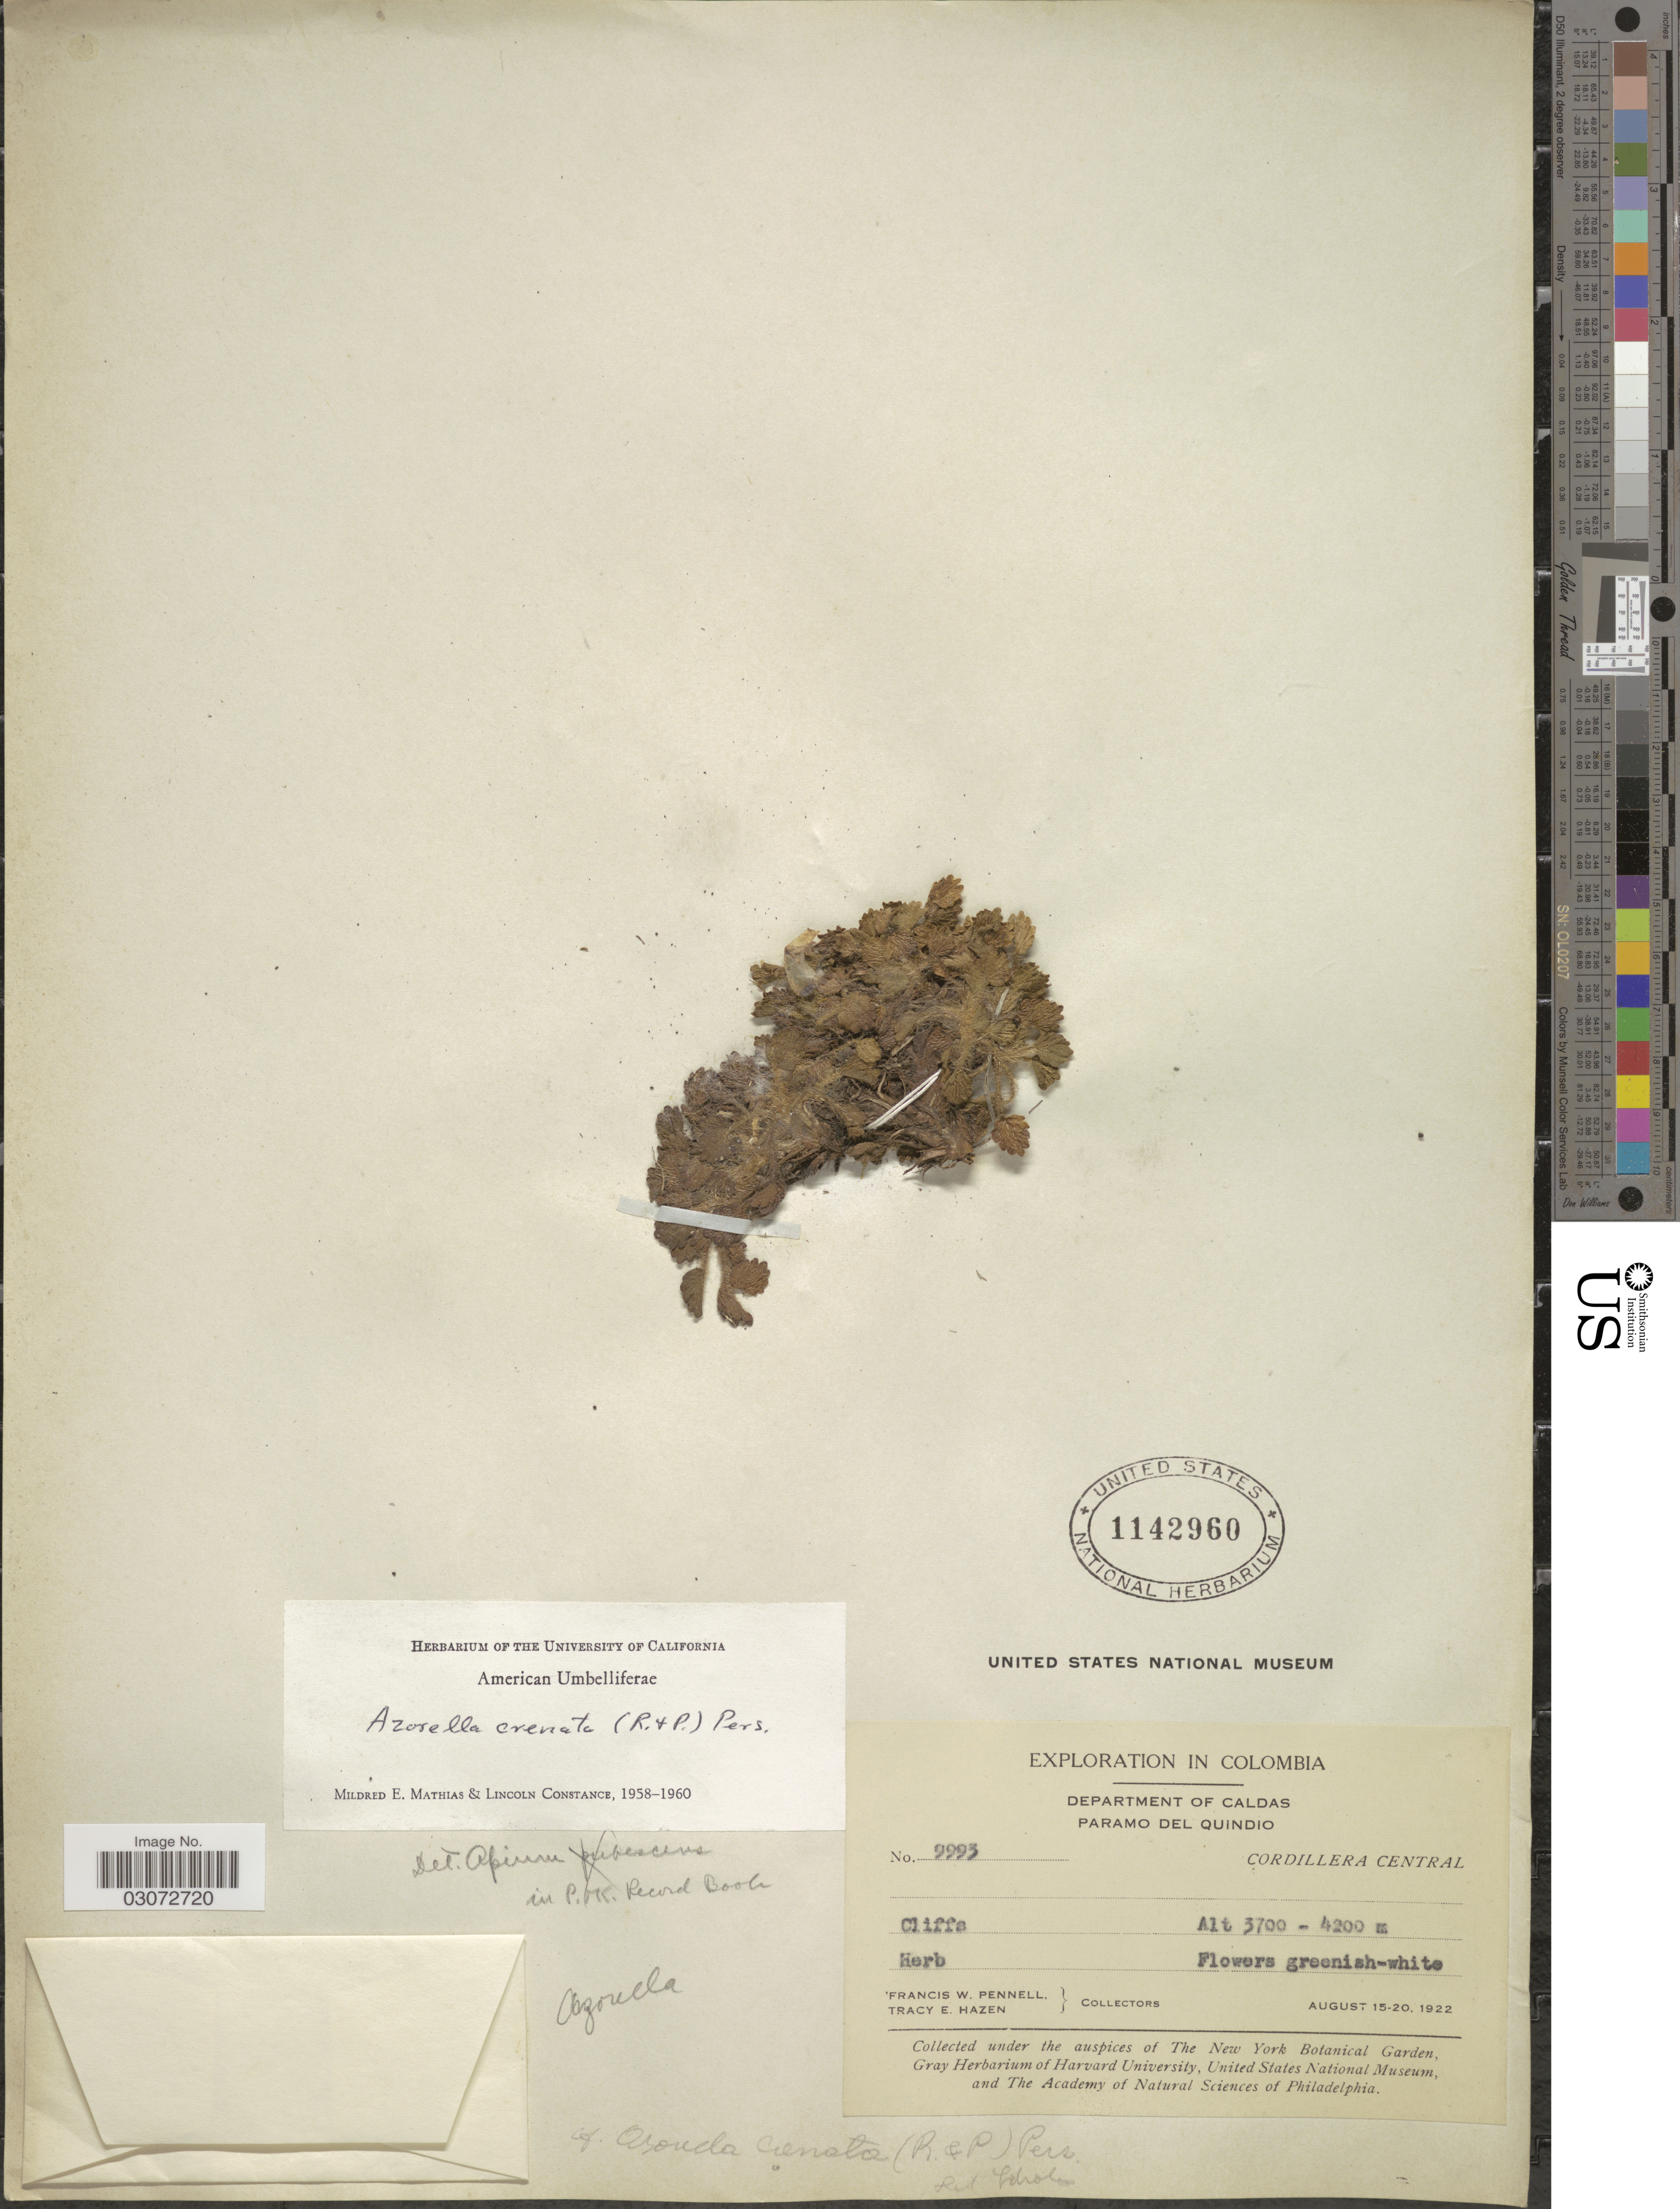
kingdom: Plantae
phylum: Tracheophyta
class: Magnoliopsida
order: Apiales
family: Apiaceae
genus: Azorella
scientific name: Azorella crenata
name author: (Ruiz & Pav.) Pers.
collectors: F. W. Pennell & T. E. Hazen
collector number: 9993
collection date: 1922-08-15/1922-08-20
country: Colombia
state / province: Caldas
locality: Department of Caldas. Paramo del Quindio. Cordillera Central.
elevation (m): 3700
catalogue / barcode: US 1142960